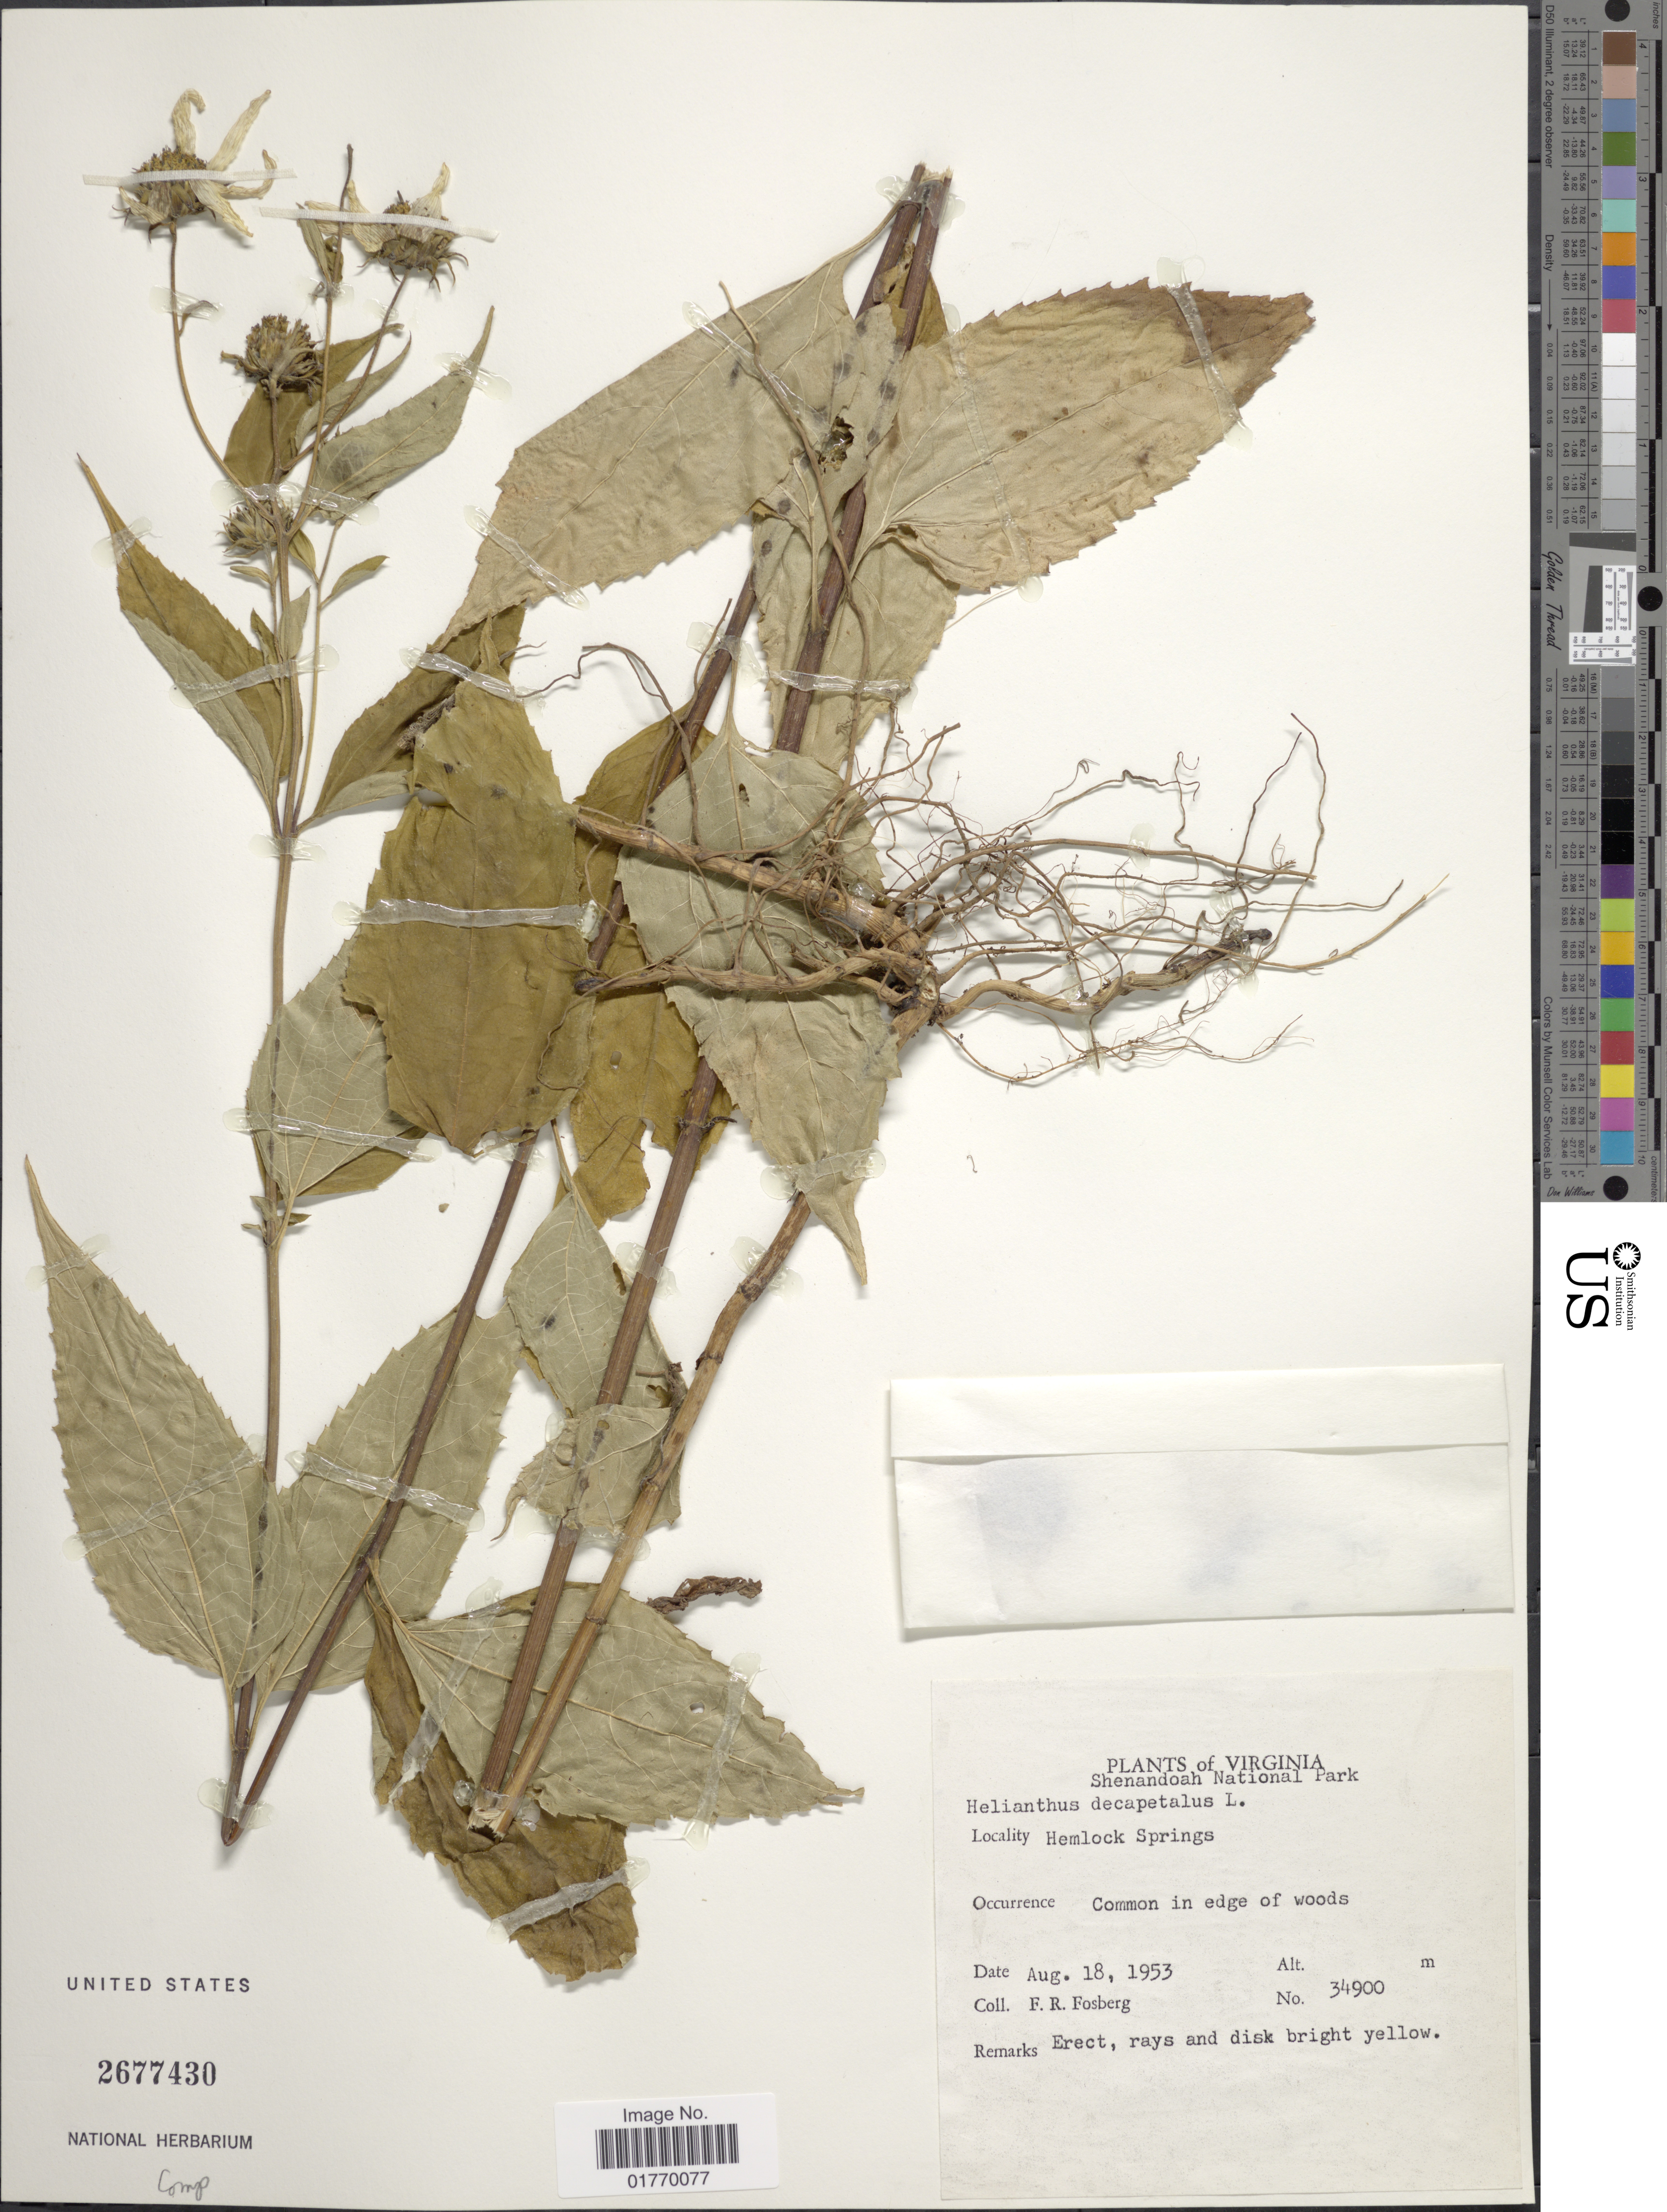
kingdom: Plantae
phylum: Tracheophyta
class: Magnoliopsida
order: Asterales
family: Asteraceae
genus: Helianthus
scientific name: Helianthus decapetalus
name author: L.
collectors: F. R. Fosberg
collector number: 34900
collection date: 1953-08-18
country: United States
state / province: Virginia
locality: Shenandoah National Park, Hemlock Springs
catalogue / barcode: US 2677430